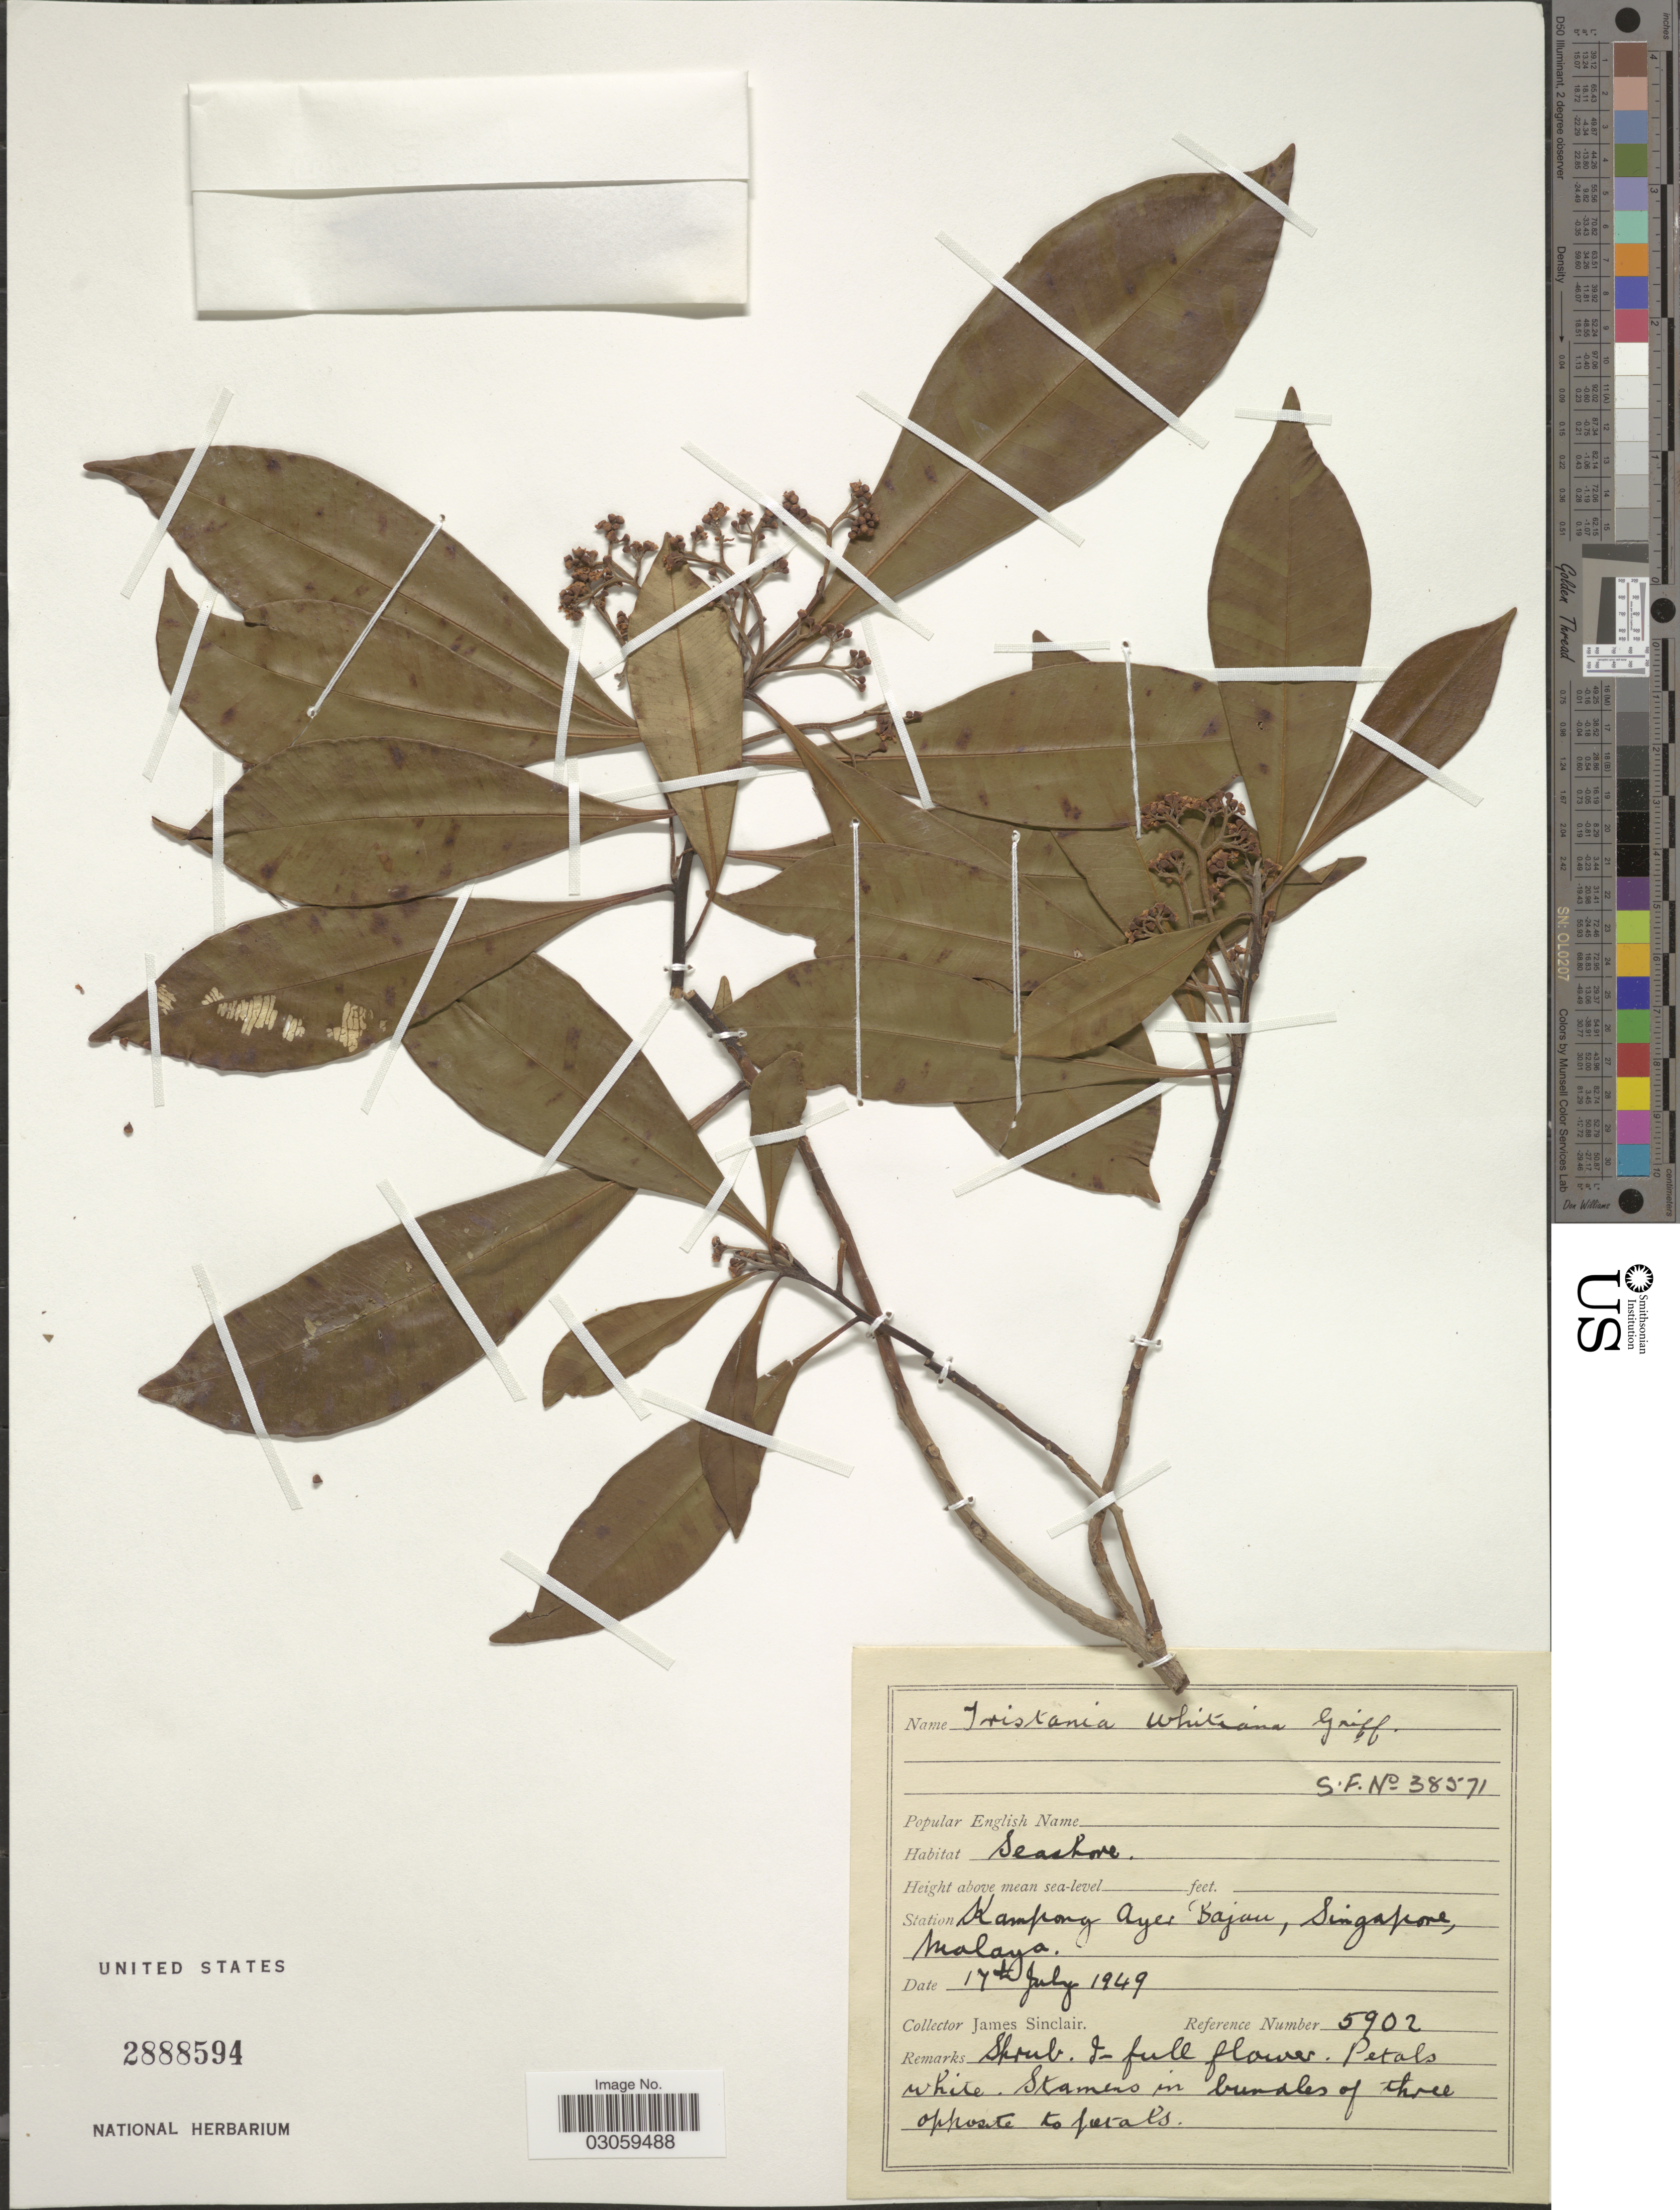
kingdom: Plantae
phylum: Tracheophyta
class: Magnoliopsida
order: Myrtales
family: Myrtaceae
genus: Tristaniopsis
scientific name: Tristaniopsis whiteana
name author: (Griff.) P.G. Wilson & J. T. Waterh.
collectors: J. Sinclair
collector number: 5902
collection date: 1949-07-17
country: Singapore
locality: Station Kampong Ayer Bajau, Malaya.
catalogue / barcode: US 2888594